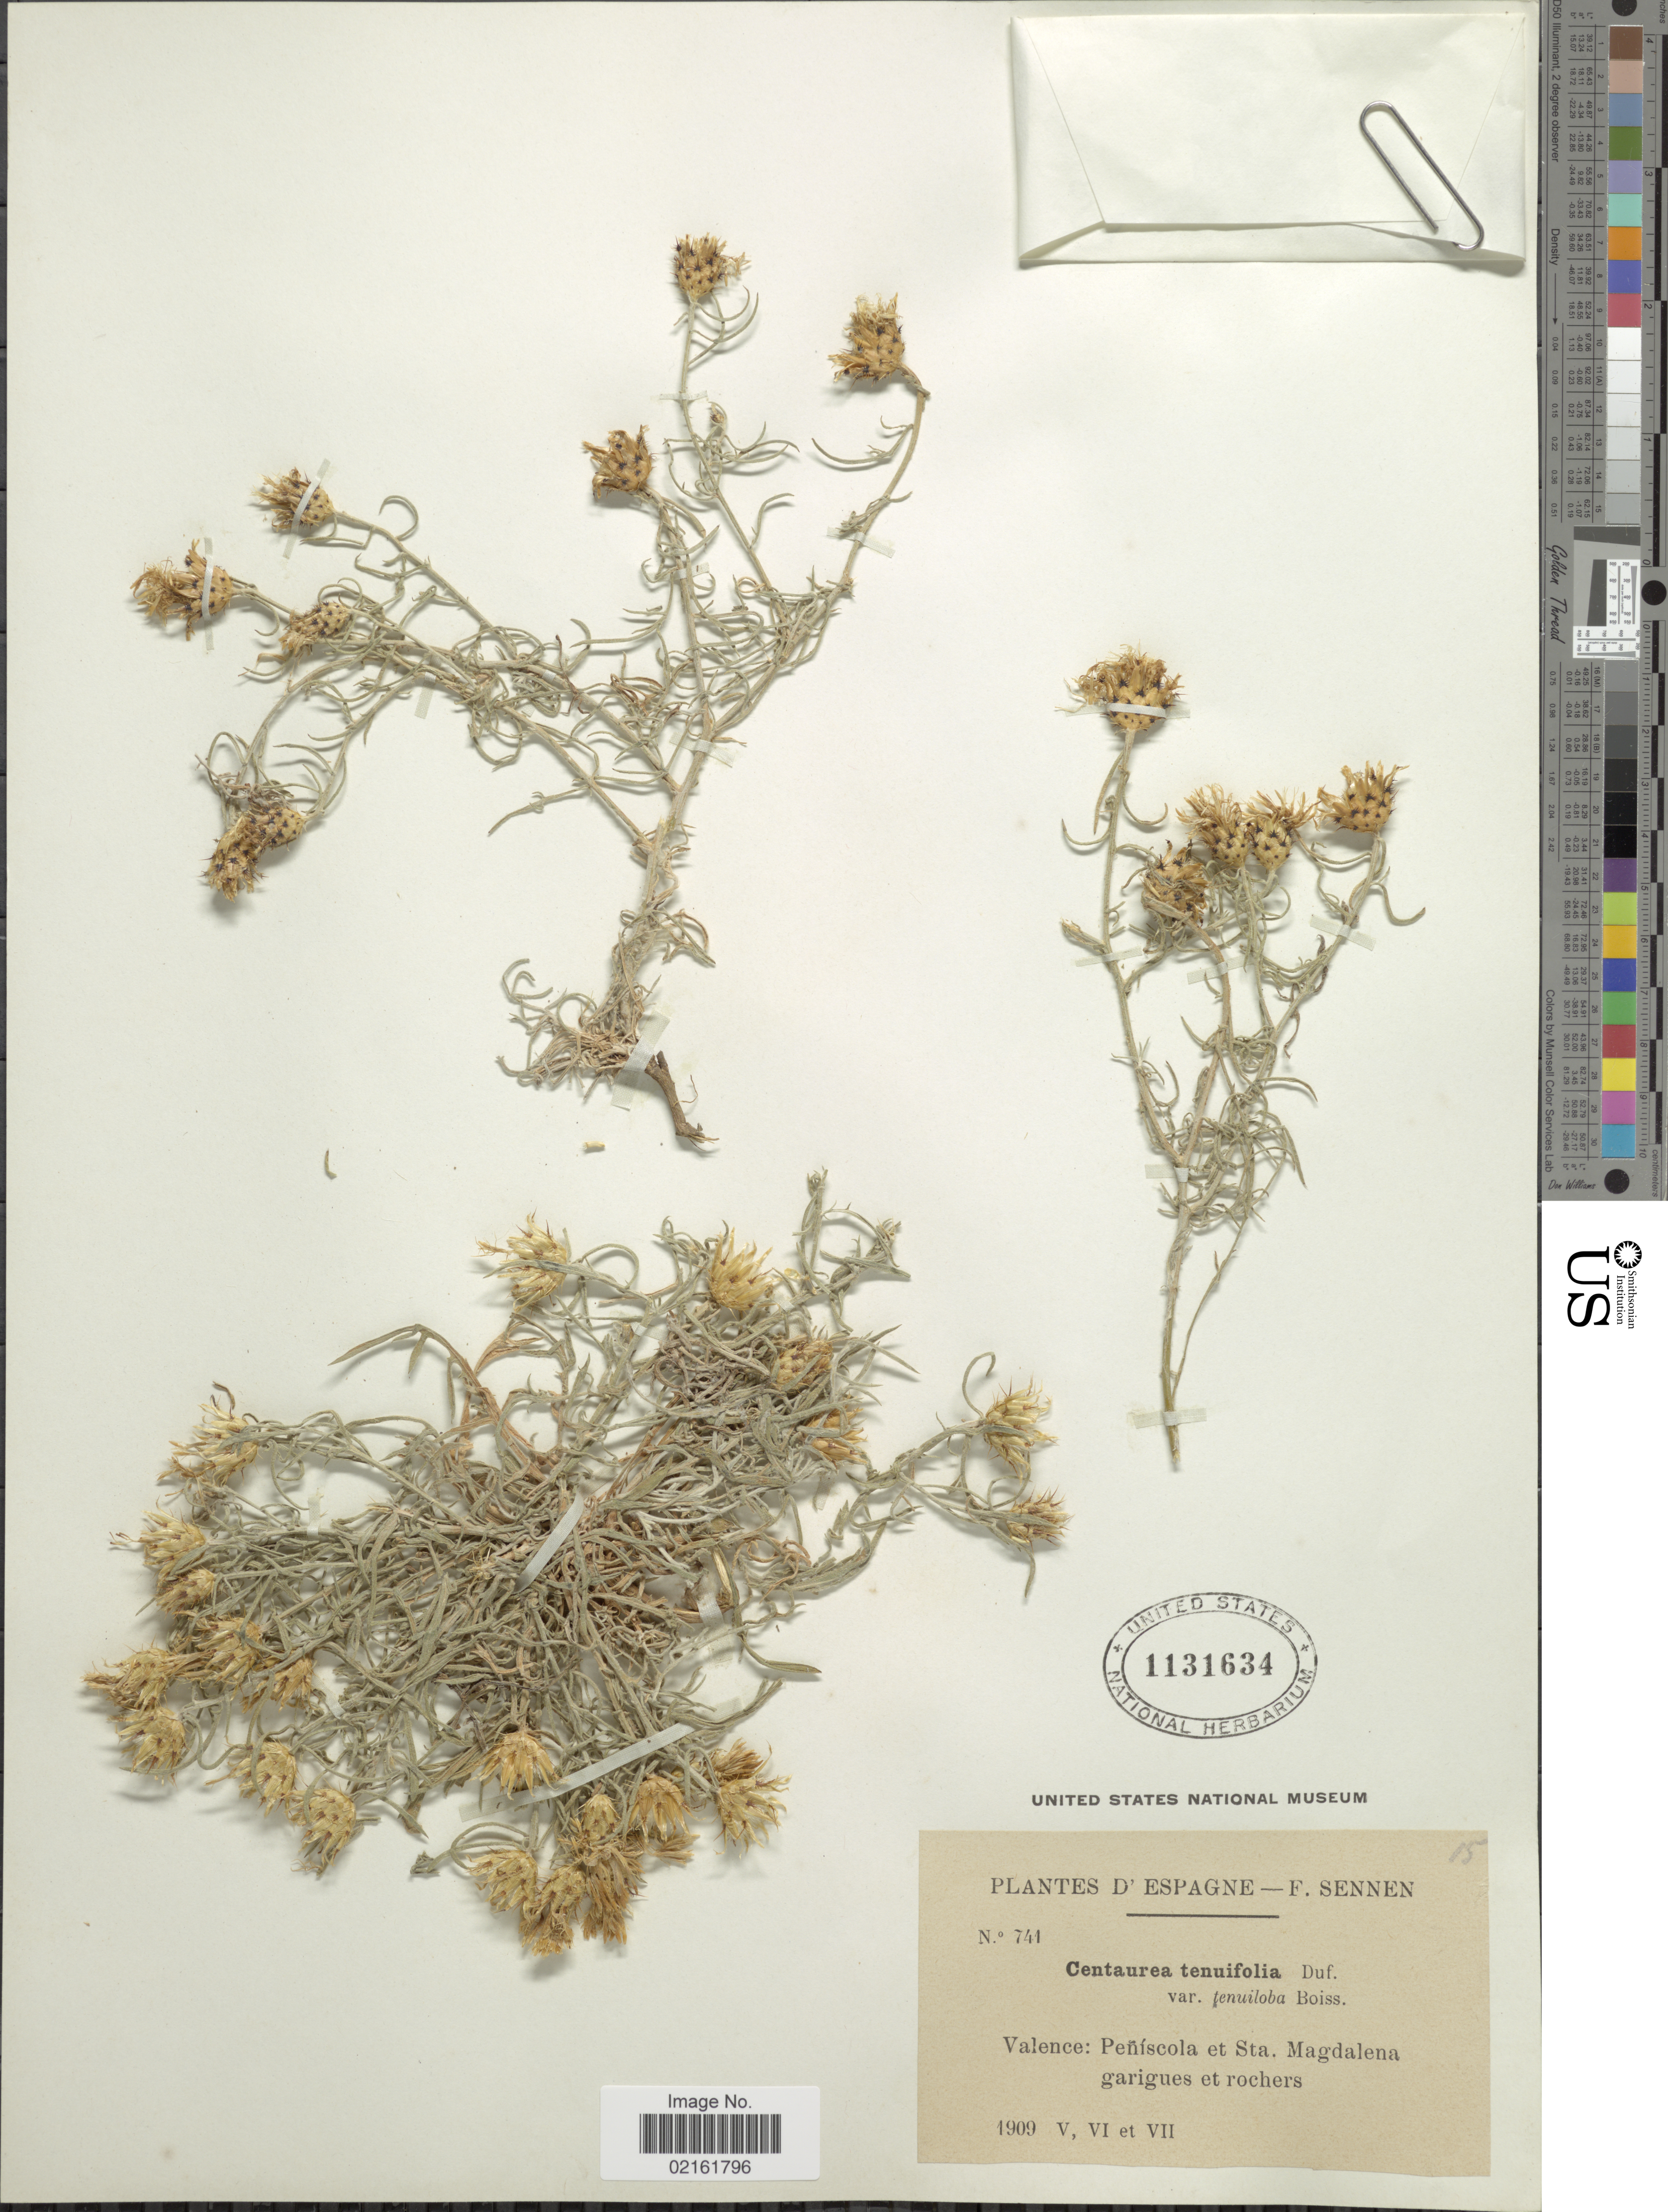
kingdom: Plantae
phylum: Tracheophyta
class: Magnoliopsida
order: Asterales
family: Asteraceae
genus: Centaurea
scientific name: Centaurea resupinata subsp. dufourii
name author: (Dostál) Greuter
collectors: E. Sennen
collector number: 741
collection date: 1909-04/1909-07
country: Spain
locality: Valence: Peniscola et Sta. Magdalena garigues et rochers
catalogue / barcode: US 1131634